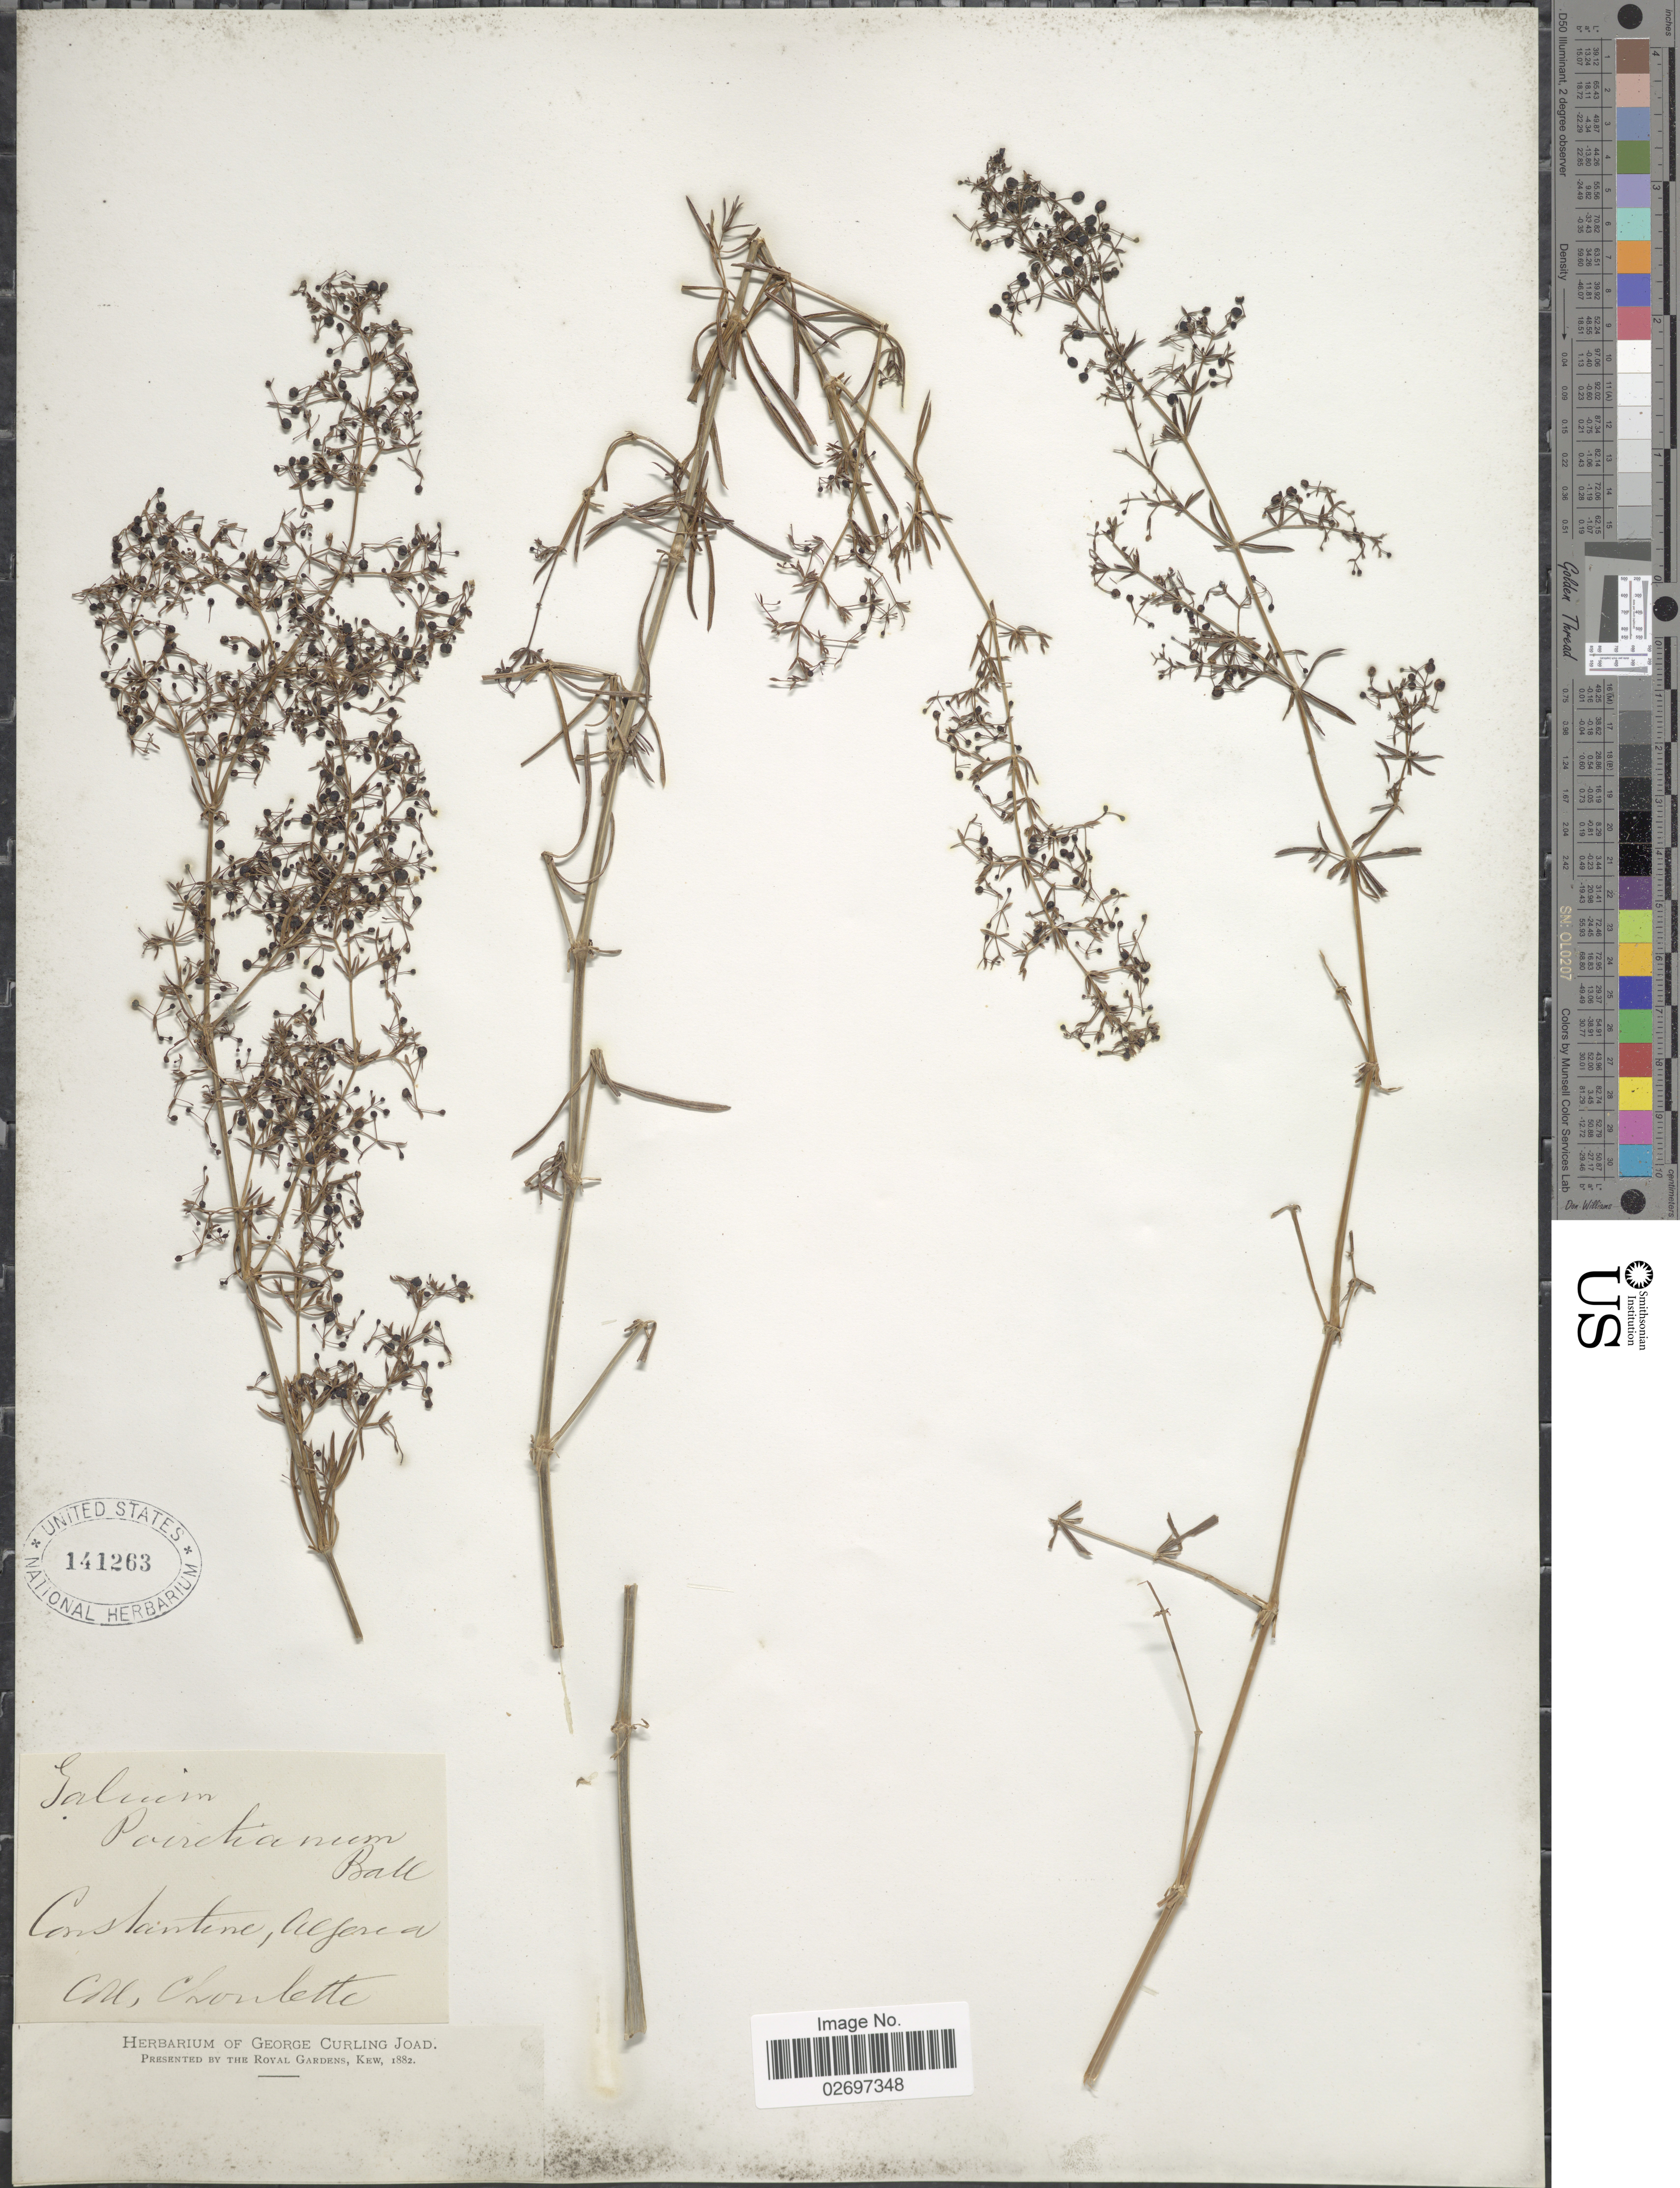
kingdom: Plantae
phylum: Tracheophyta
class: Magnoliopsida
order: Gentianales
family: Rubiaceae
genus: Galium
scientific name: Galium poiretianum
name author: Ball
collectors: Choulette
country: Algeria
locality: Constantine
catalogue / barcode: US 141263